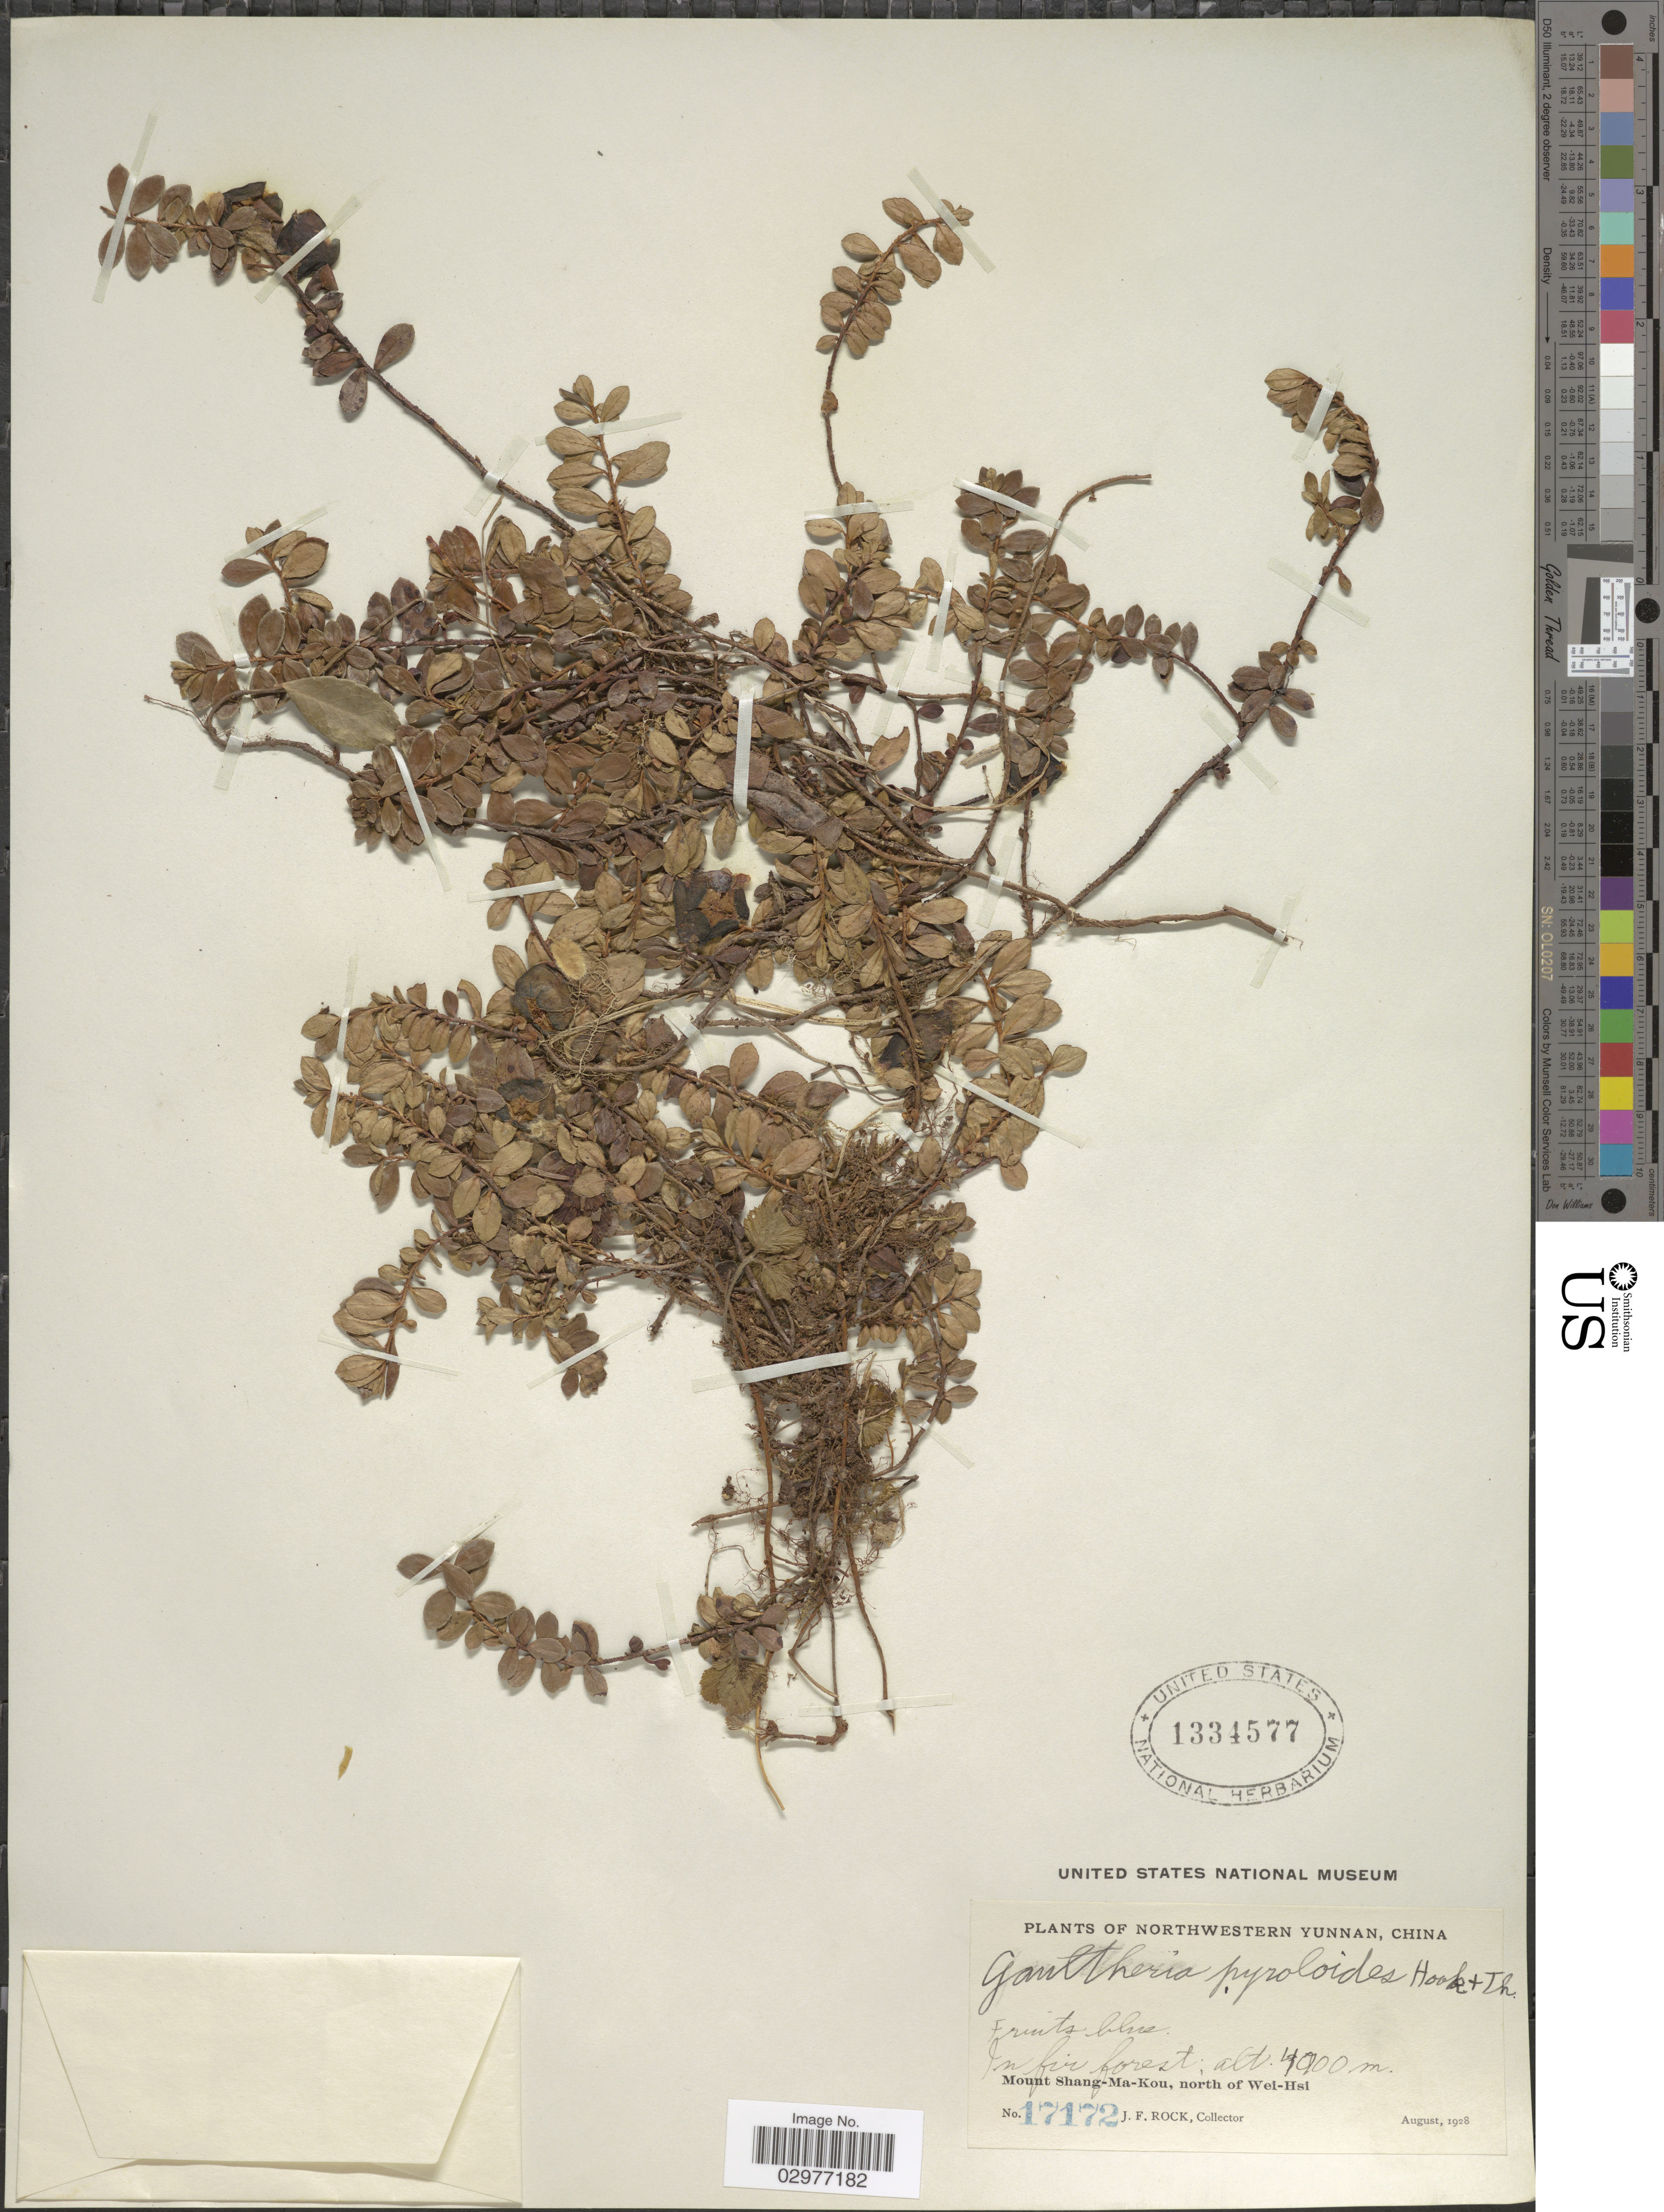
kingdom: Plantae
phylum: Tracheophyta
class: Magnoliopsida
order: Ericales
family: Ericaceae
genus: Gaultheria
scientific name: Gaultheria pyroloides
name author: Hook. f. & Thomson ex Miq.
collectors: J. Rock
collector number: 17172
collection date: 1928-08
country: China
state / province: Yunnan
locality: Northwestern Yunnan. Mount Shang-Ma-Kou, north of Wei-Hsi.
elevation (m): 4000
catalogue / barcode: US 1334577